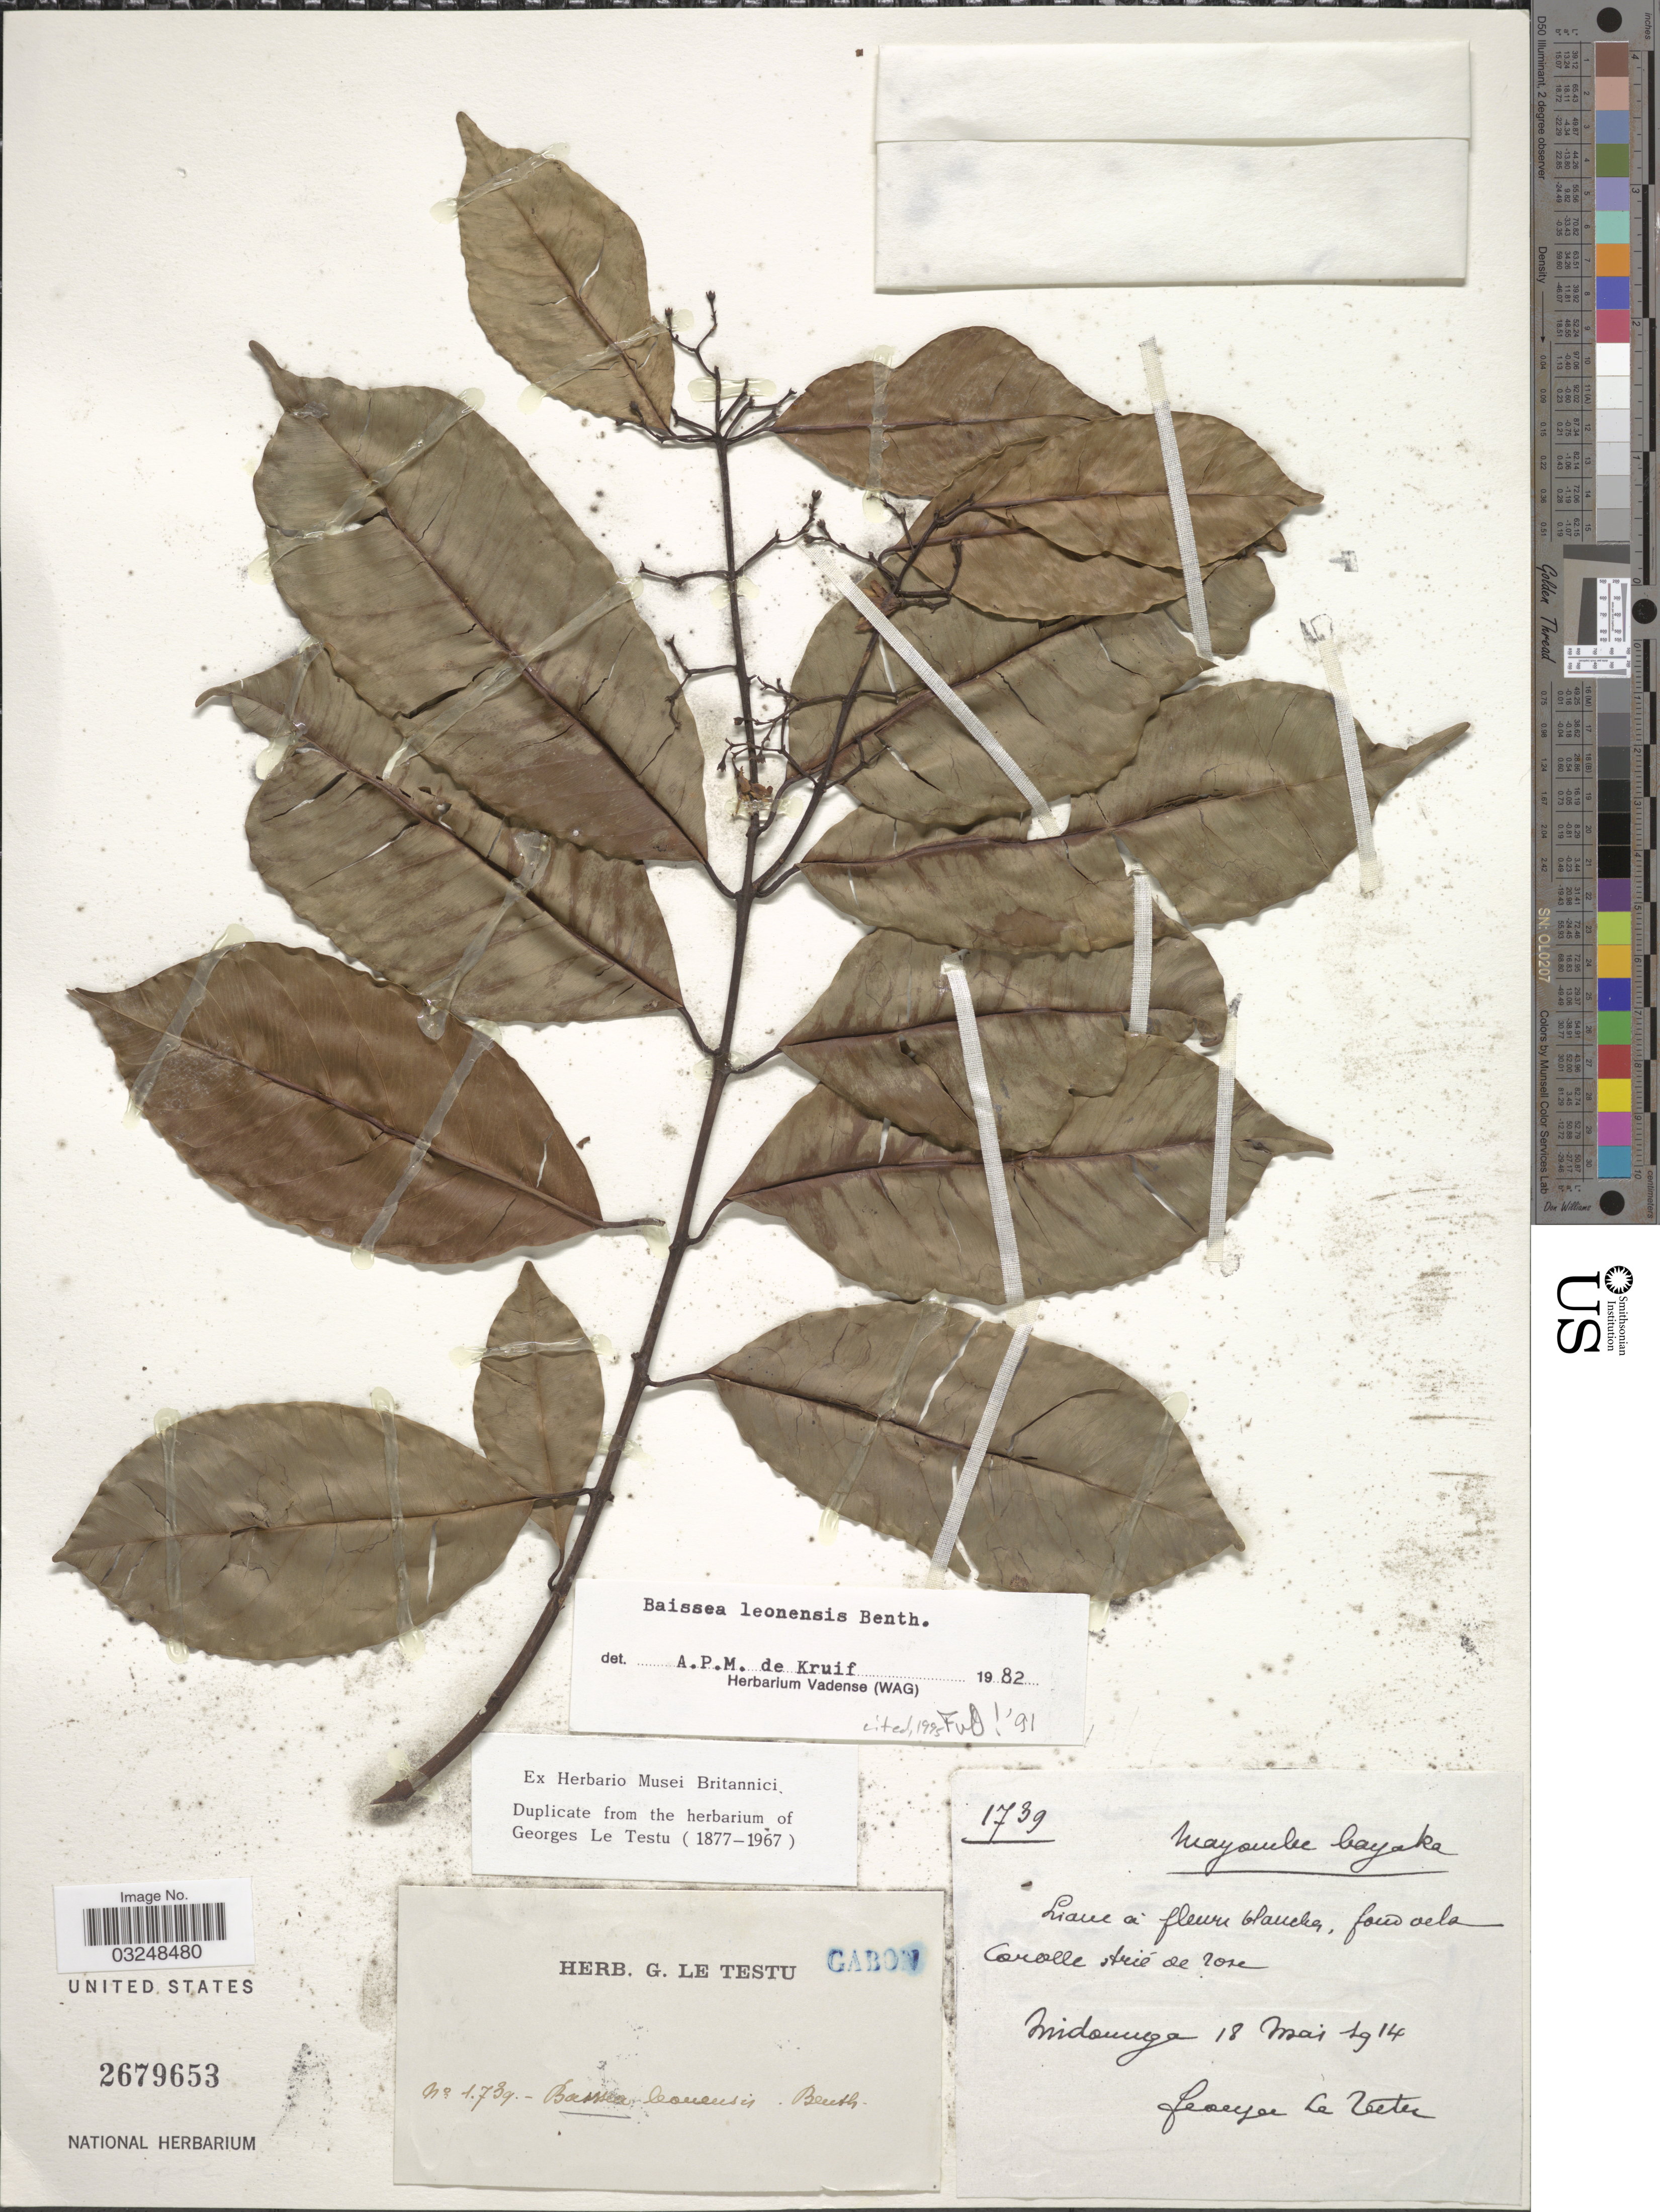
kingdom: Plantae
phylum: Tracheophyta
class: Magnoliopsida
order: Gentianales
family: Apocynaceae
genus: Baissea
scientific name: Baissea leonensis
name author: Benth.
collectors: G. Le Testu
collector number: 1739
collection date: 1914-05-18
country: Gabon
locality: Mayombe Cayaka, Midounga.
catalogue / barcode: US 2679653